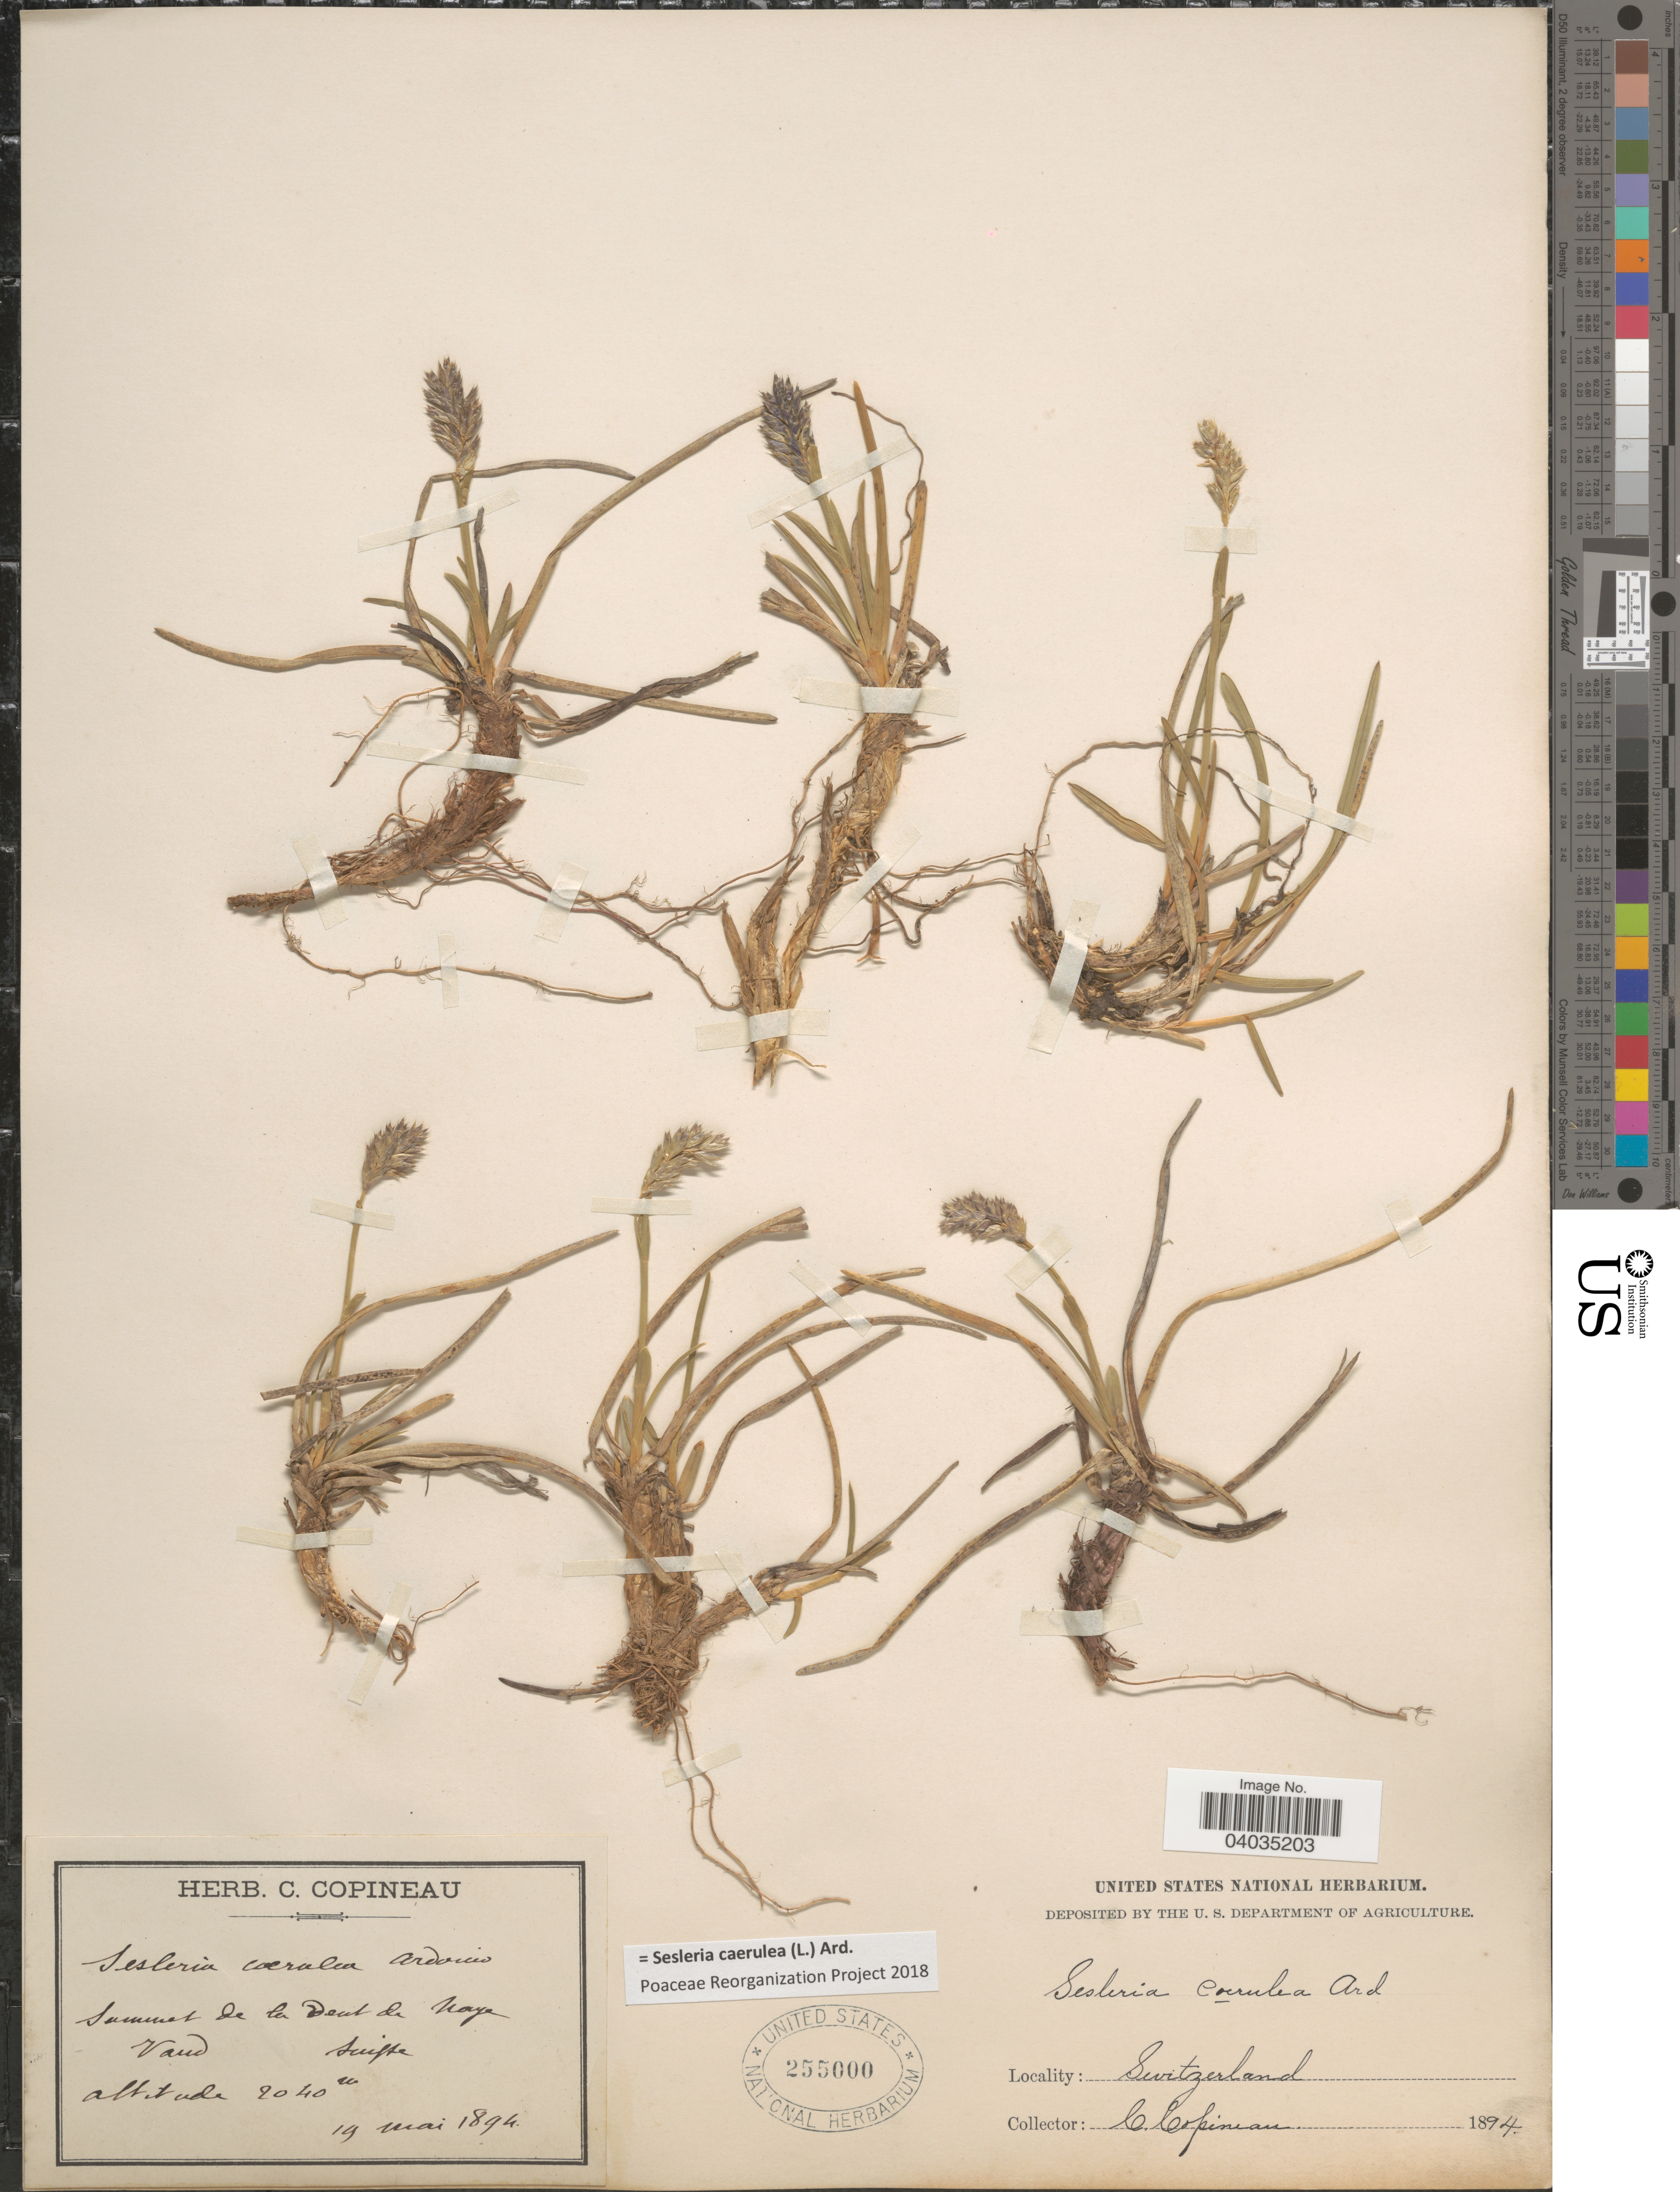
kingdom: Plantae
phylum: Tracheophyta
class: Liliopsida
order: Poales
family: Poaceae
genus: Sesleria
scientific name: Sesleria caerulea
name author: (L.) Ard.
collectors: C. Copineau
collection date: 1894-05-19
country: Switzerland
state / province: Vaud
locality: Summet de la Deut de Naye Vaud. Swisse.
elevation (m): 2040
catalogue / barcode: US 255000